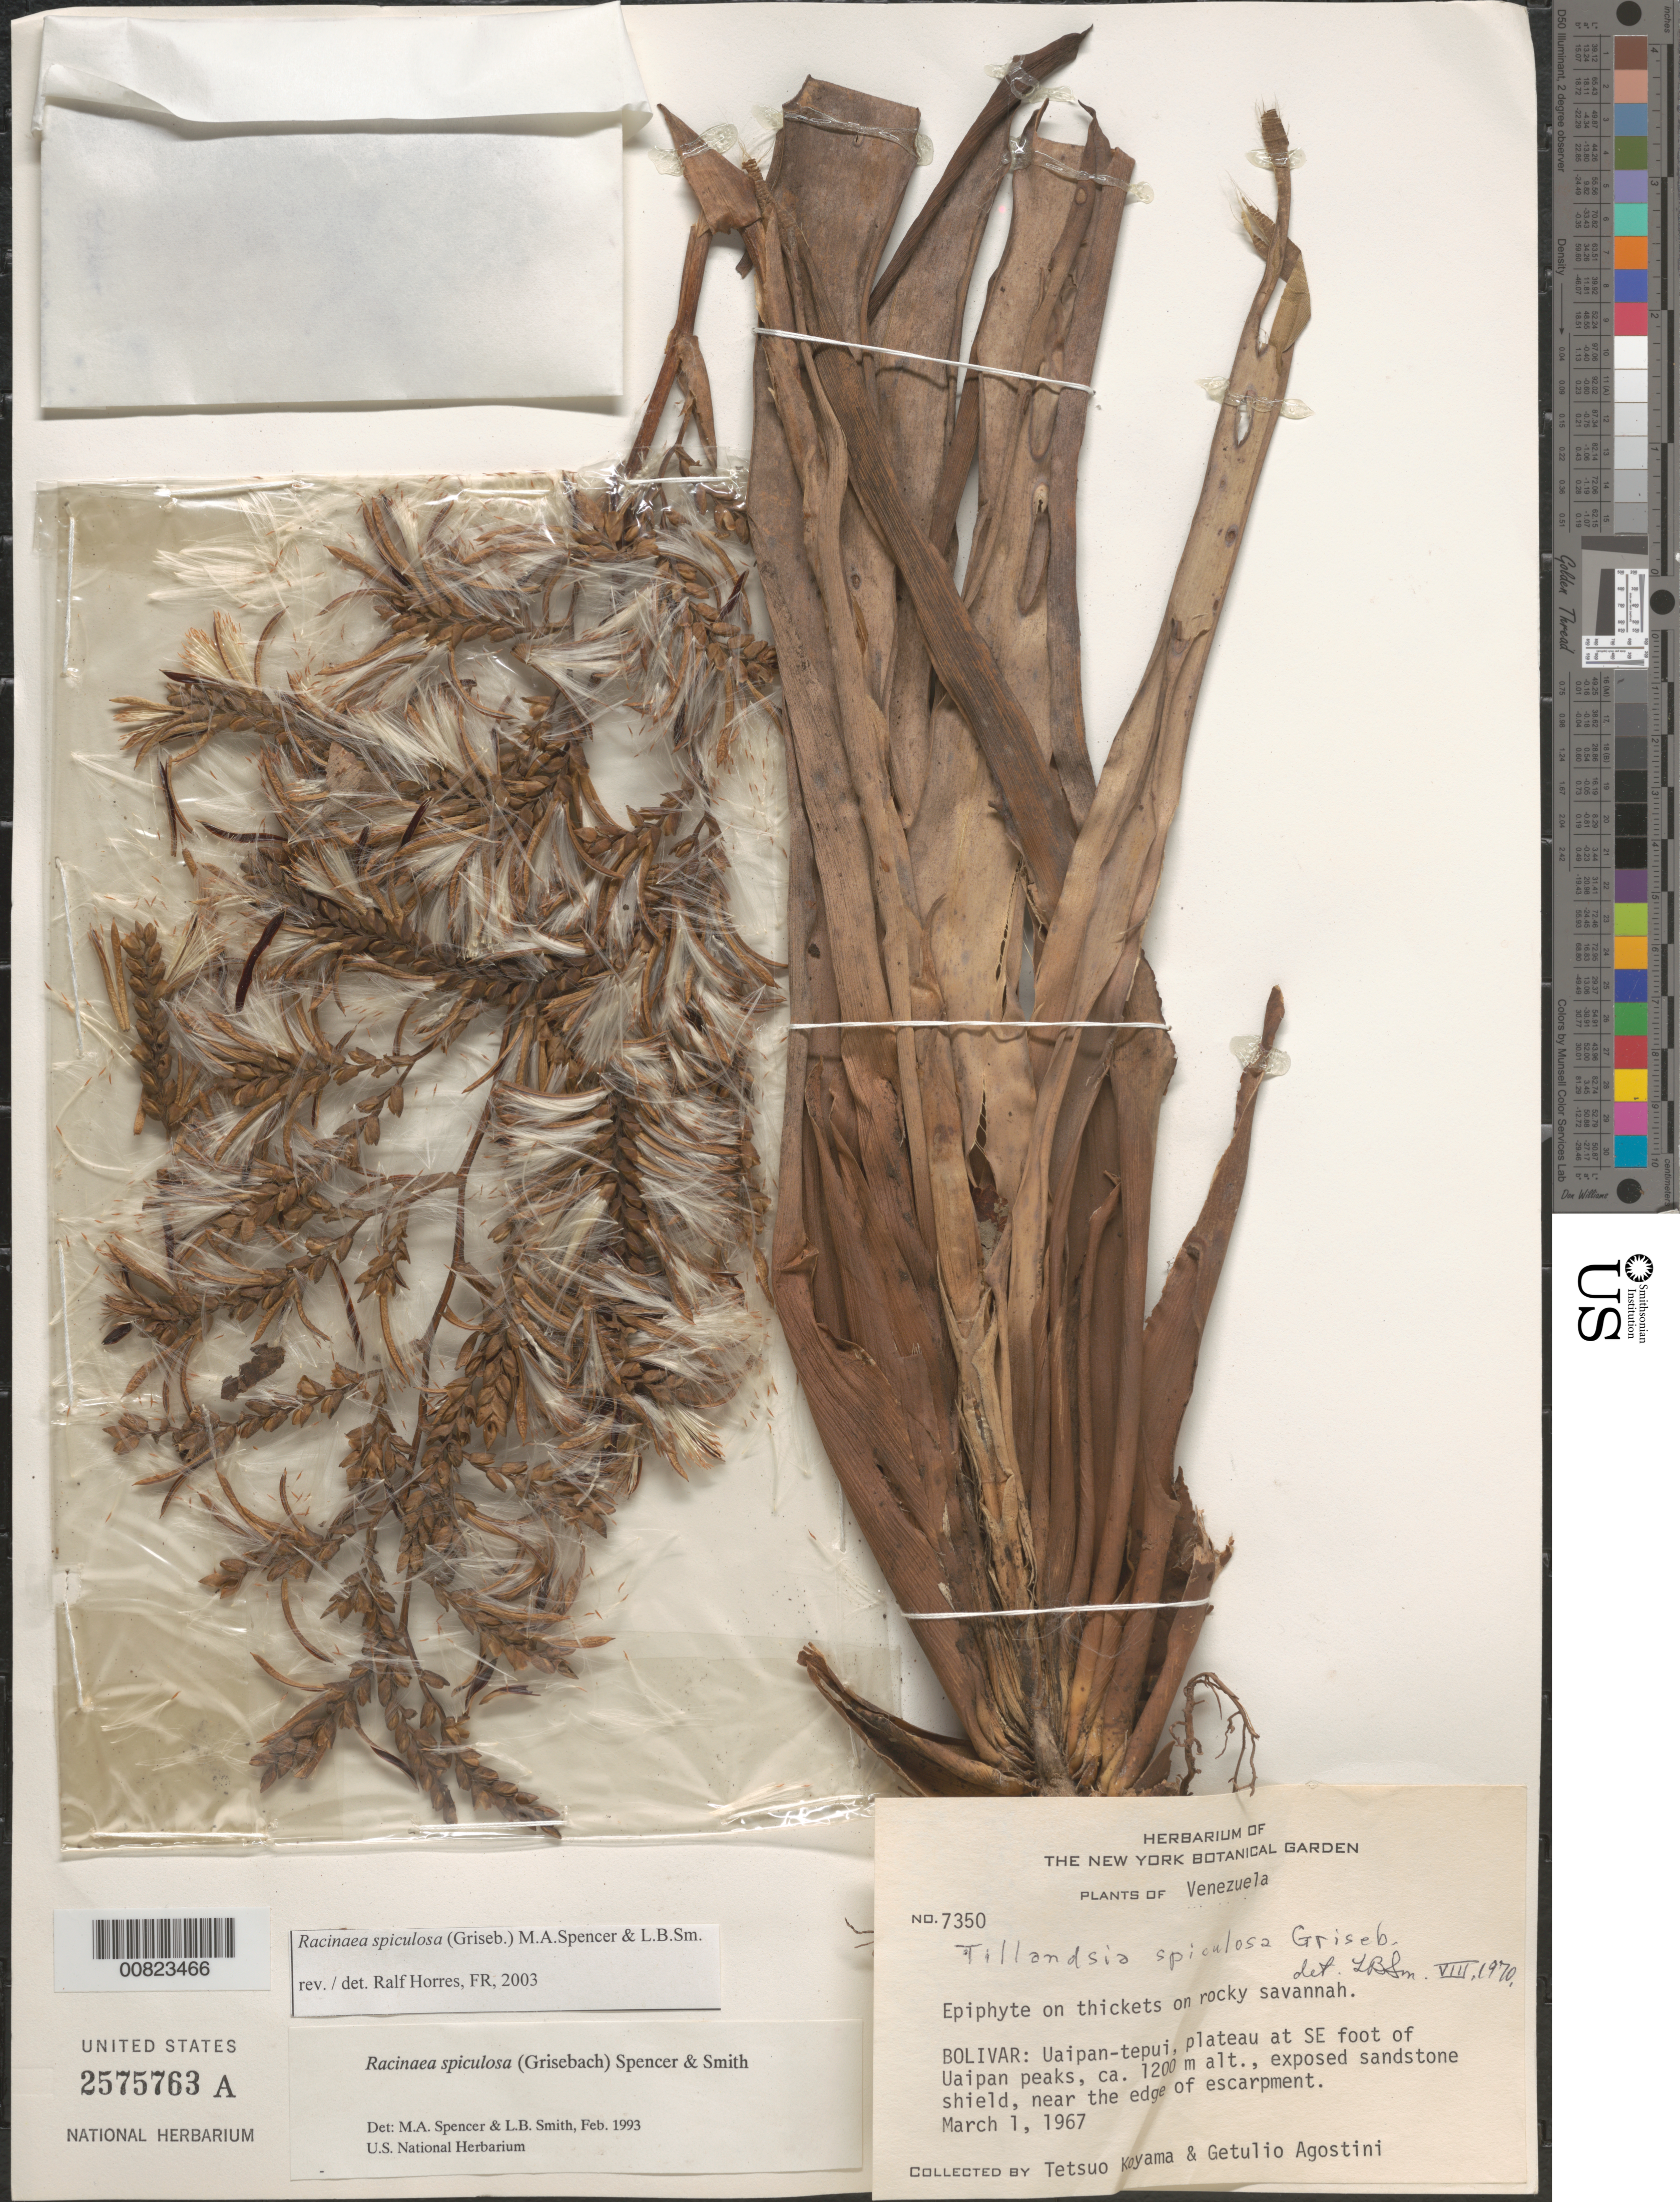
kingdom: Plantae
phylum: Tracheophyta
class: Liliopsida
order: Poales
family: Bromeliaceae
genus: Racinaea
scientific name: Racinaea spiculosa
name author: (Griseb.) M.A. Spencer & L.B. Sm.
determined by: Horres, R.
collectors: T. Koyama & G. Agostini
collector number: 7350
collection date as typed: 1-Mar-67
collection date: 1967-03-01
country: Venezuela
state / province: Bolívar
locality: Uaipan-tepuí, plateau al SE foot of the peaks of Uaipan, btw Ríos Hacha and Pulpul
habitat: Exposed sandstone shield, near the edge of escarpment; on rocky savanna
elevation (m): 1200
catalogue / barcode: US 2575763A